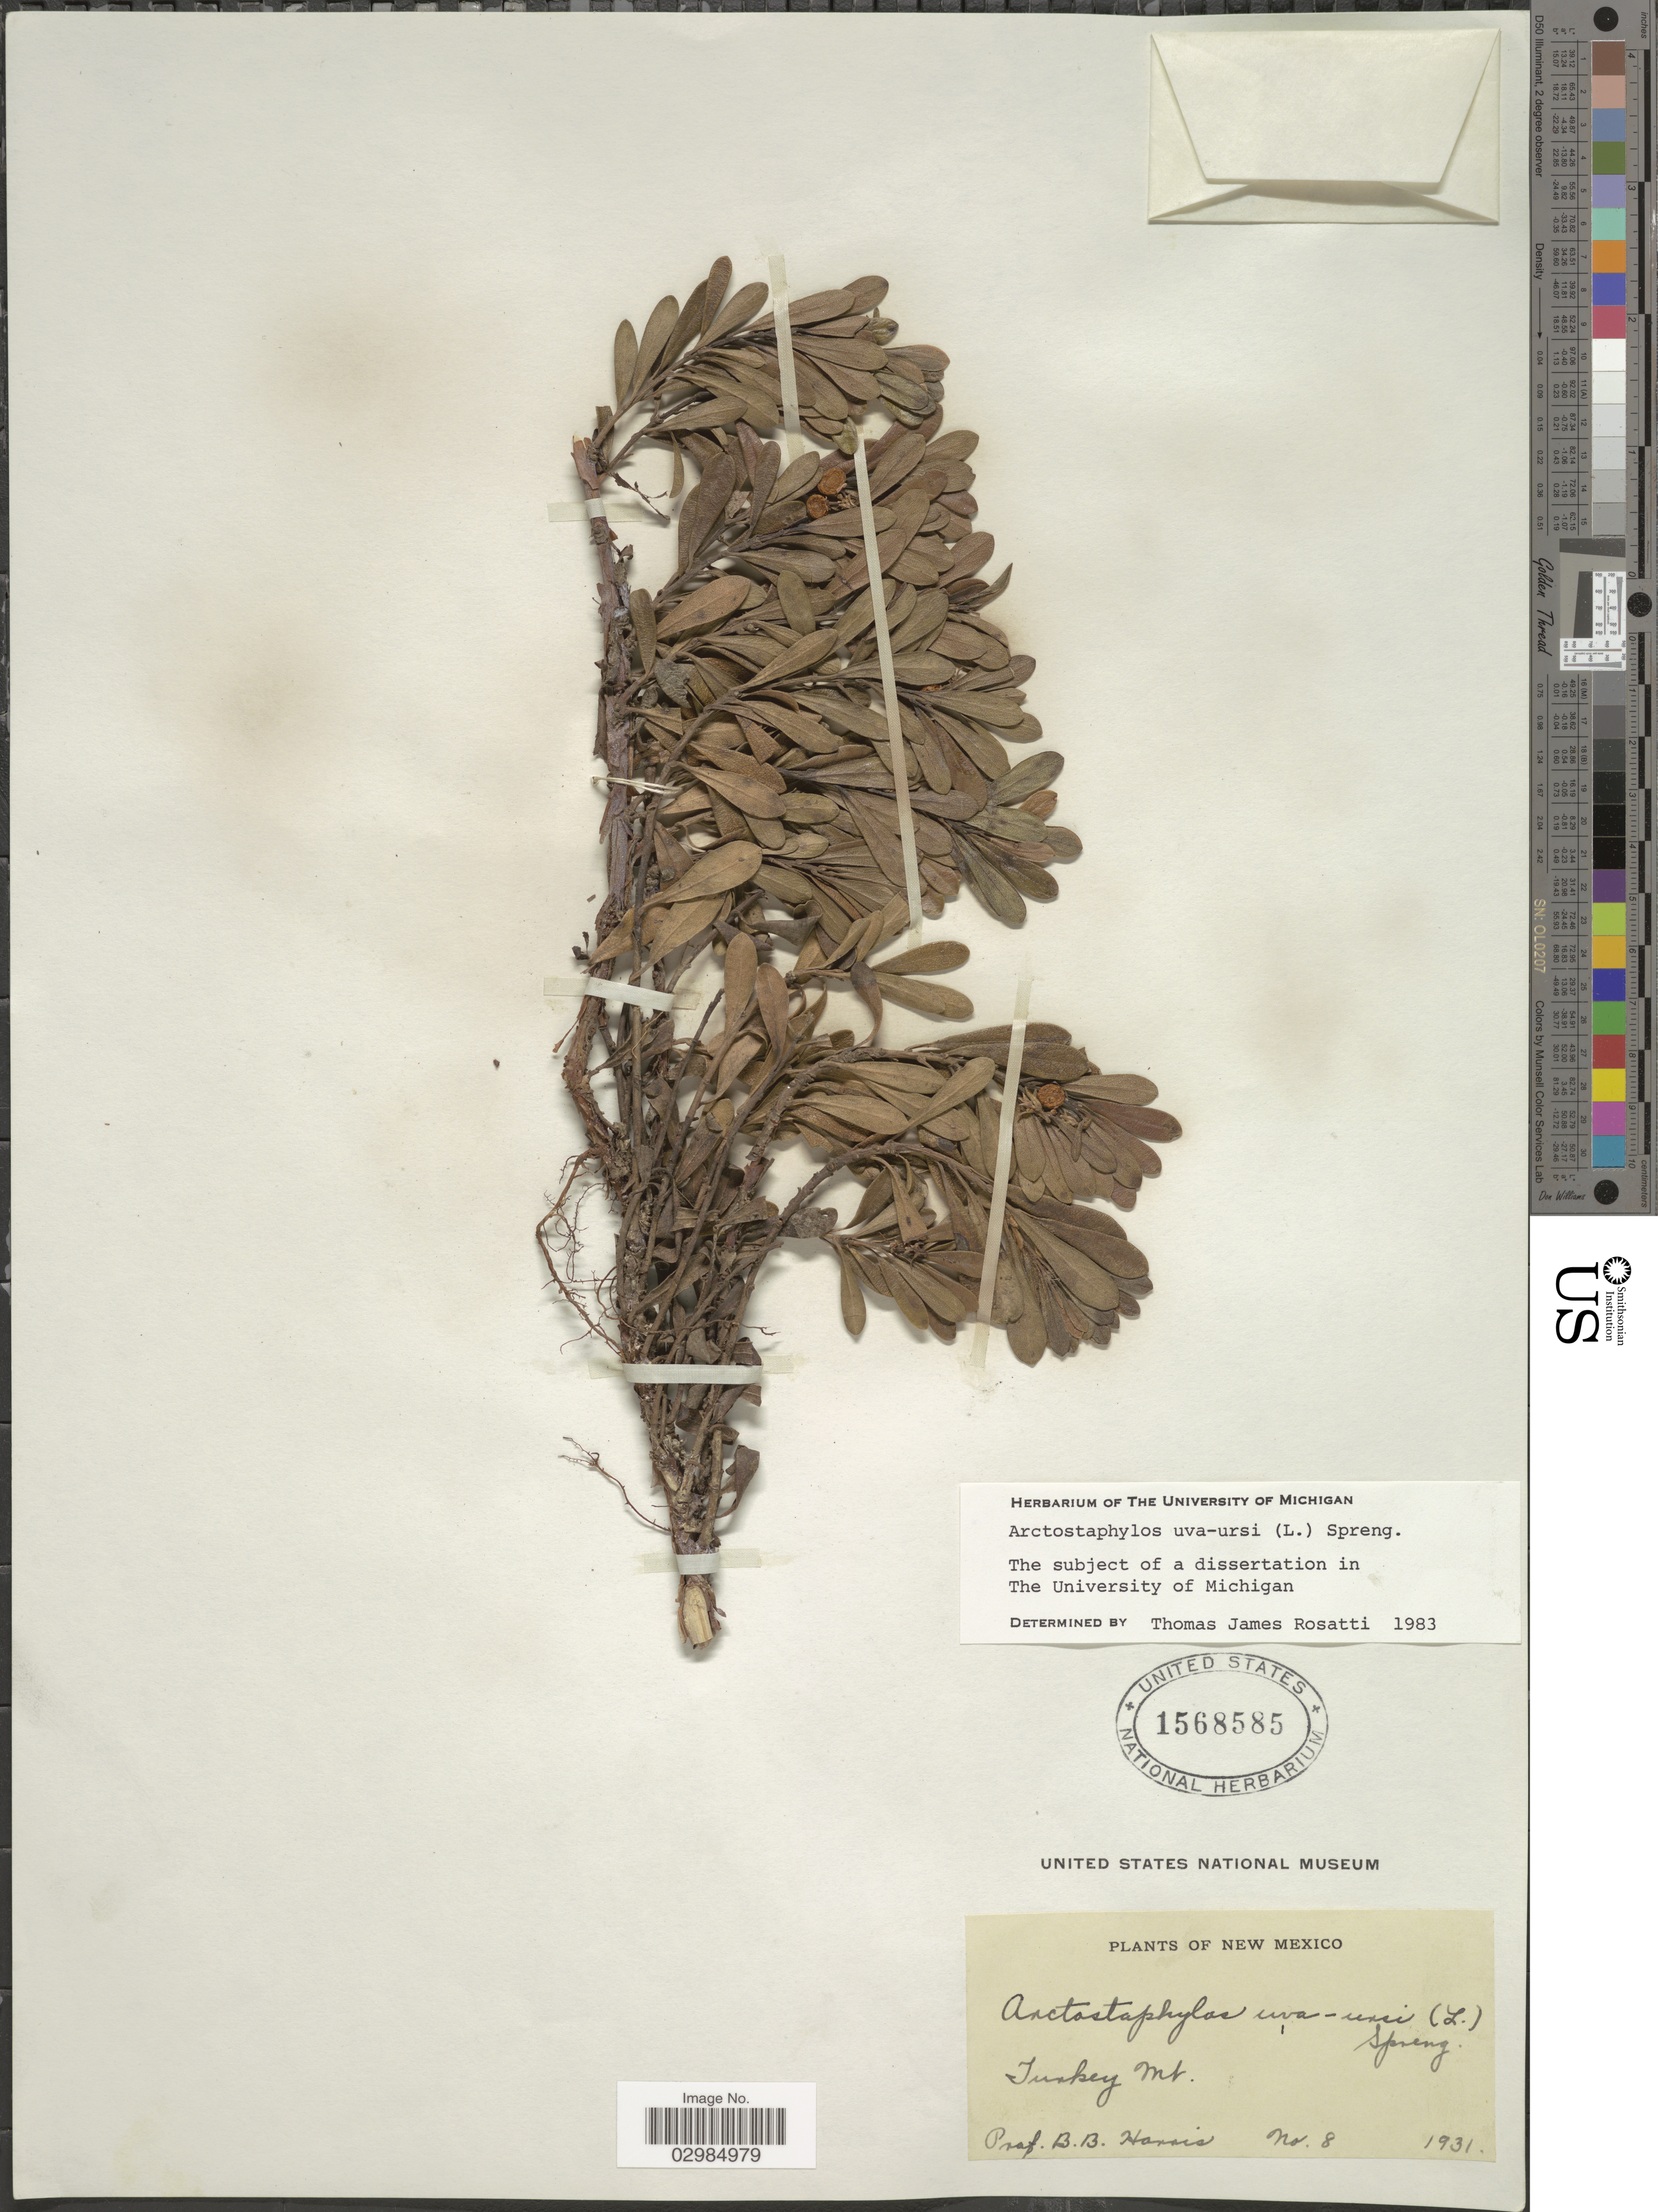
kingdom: Plantae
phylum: Tracheophyta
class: Magnoliopsida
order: Ericales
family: Ericaceae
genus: Arctostaphylos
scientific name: Arctostaphylos uva-ursi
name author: (L.) Spreng.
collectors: B. B. Harris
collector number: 8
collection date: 1931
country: United States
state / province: New Mexico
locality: Turkey Mt.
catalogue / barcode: US 1568585